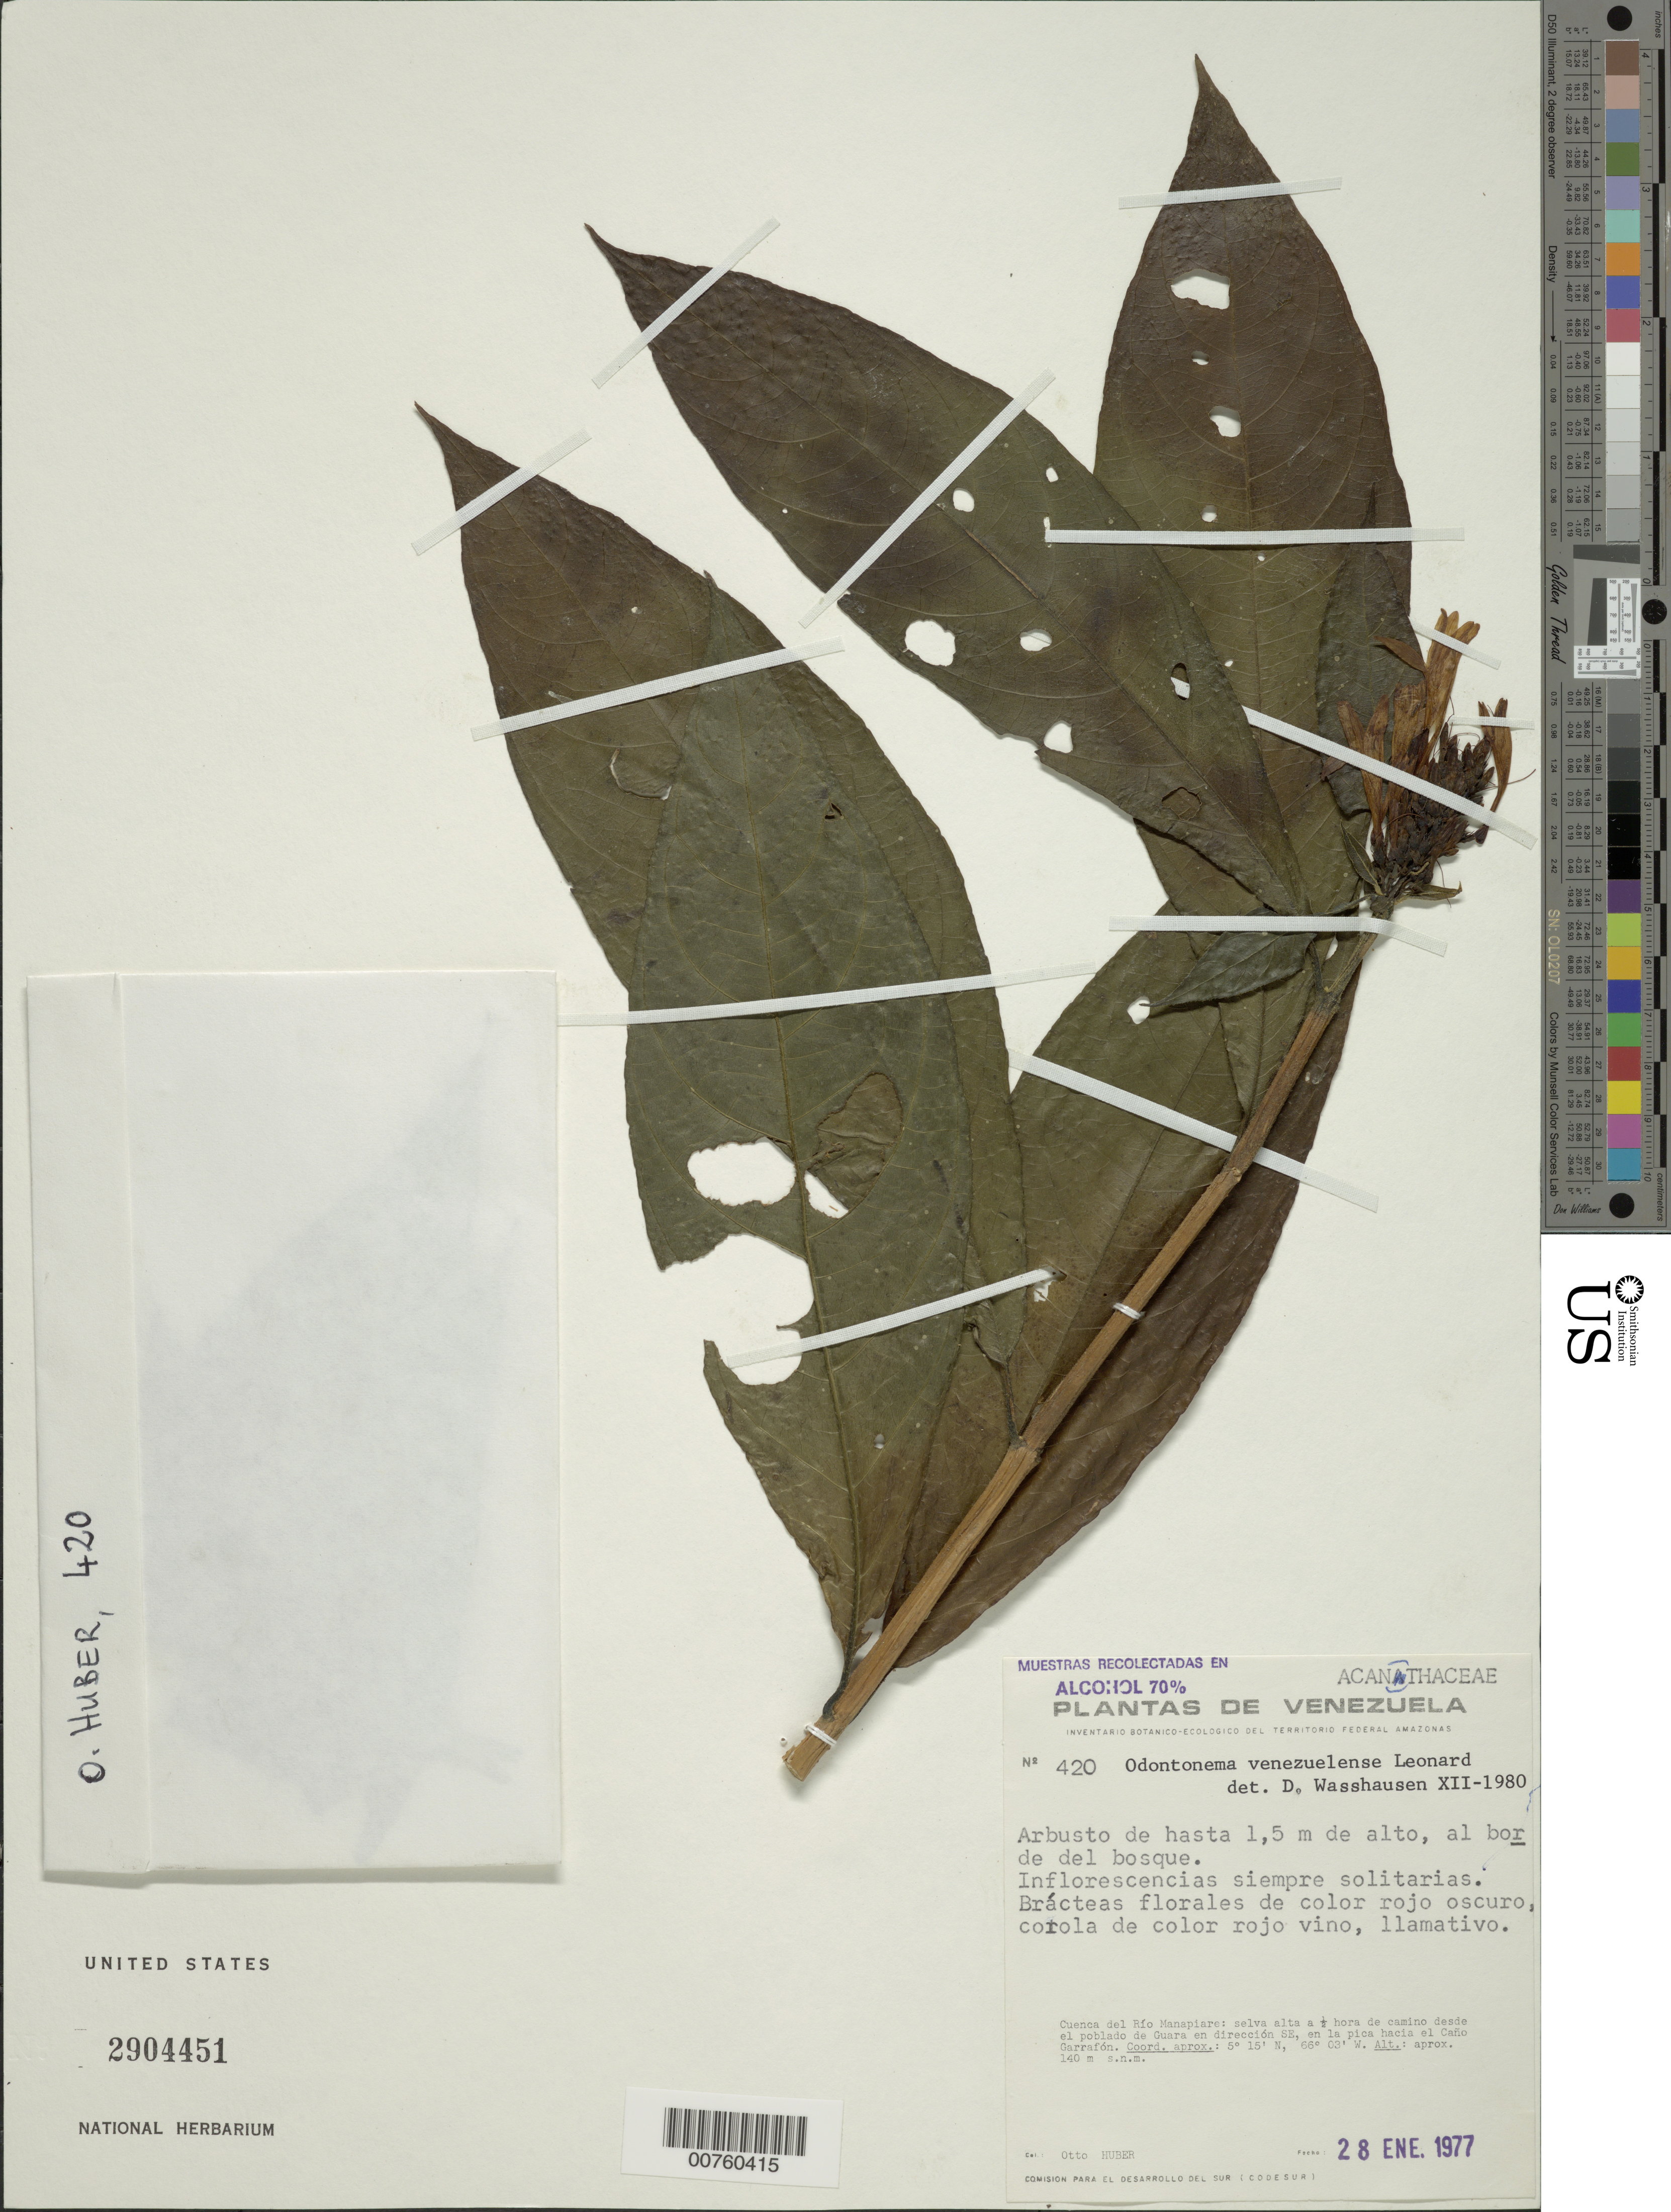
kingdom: Plantae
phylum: Tracheophyta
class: Magnoliopsida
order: Lamiales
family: Acanthaceae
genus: Odontonema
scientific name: Odontonema bracteolatum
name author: (Jacq.) Kuntze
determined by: Wasshausen, Dieter C., (BOT), Smithsonian Institution - National Museum of Natural History (UNITED STATES)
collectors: O. Huber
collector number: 420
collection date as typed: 28-Jan-77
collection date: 1977-01-28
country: Venezuela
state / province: Amazonas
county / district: Atures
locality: Río Manapiare, cuenca, 0.5 hrs SE de el poblado de Guara, en la pica hacia el Caño Garrafón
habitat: Borde del bosque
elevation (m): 140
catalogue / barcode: US 2904451